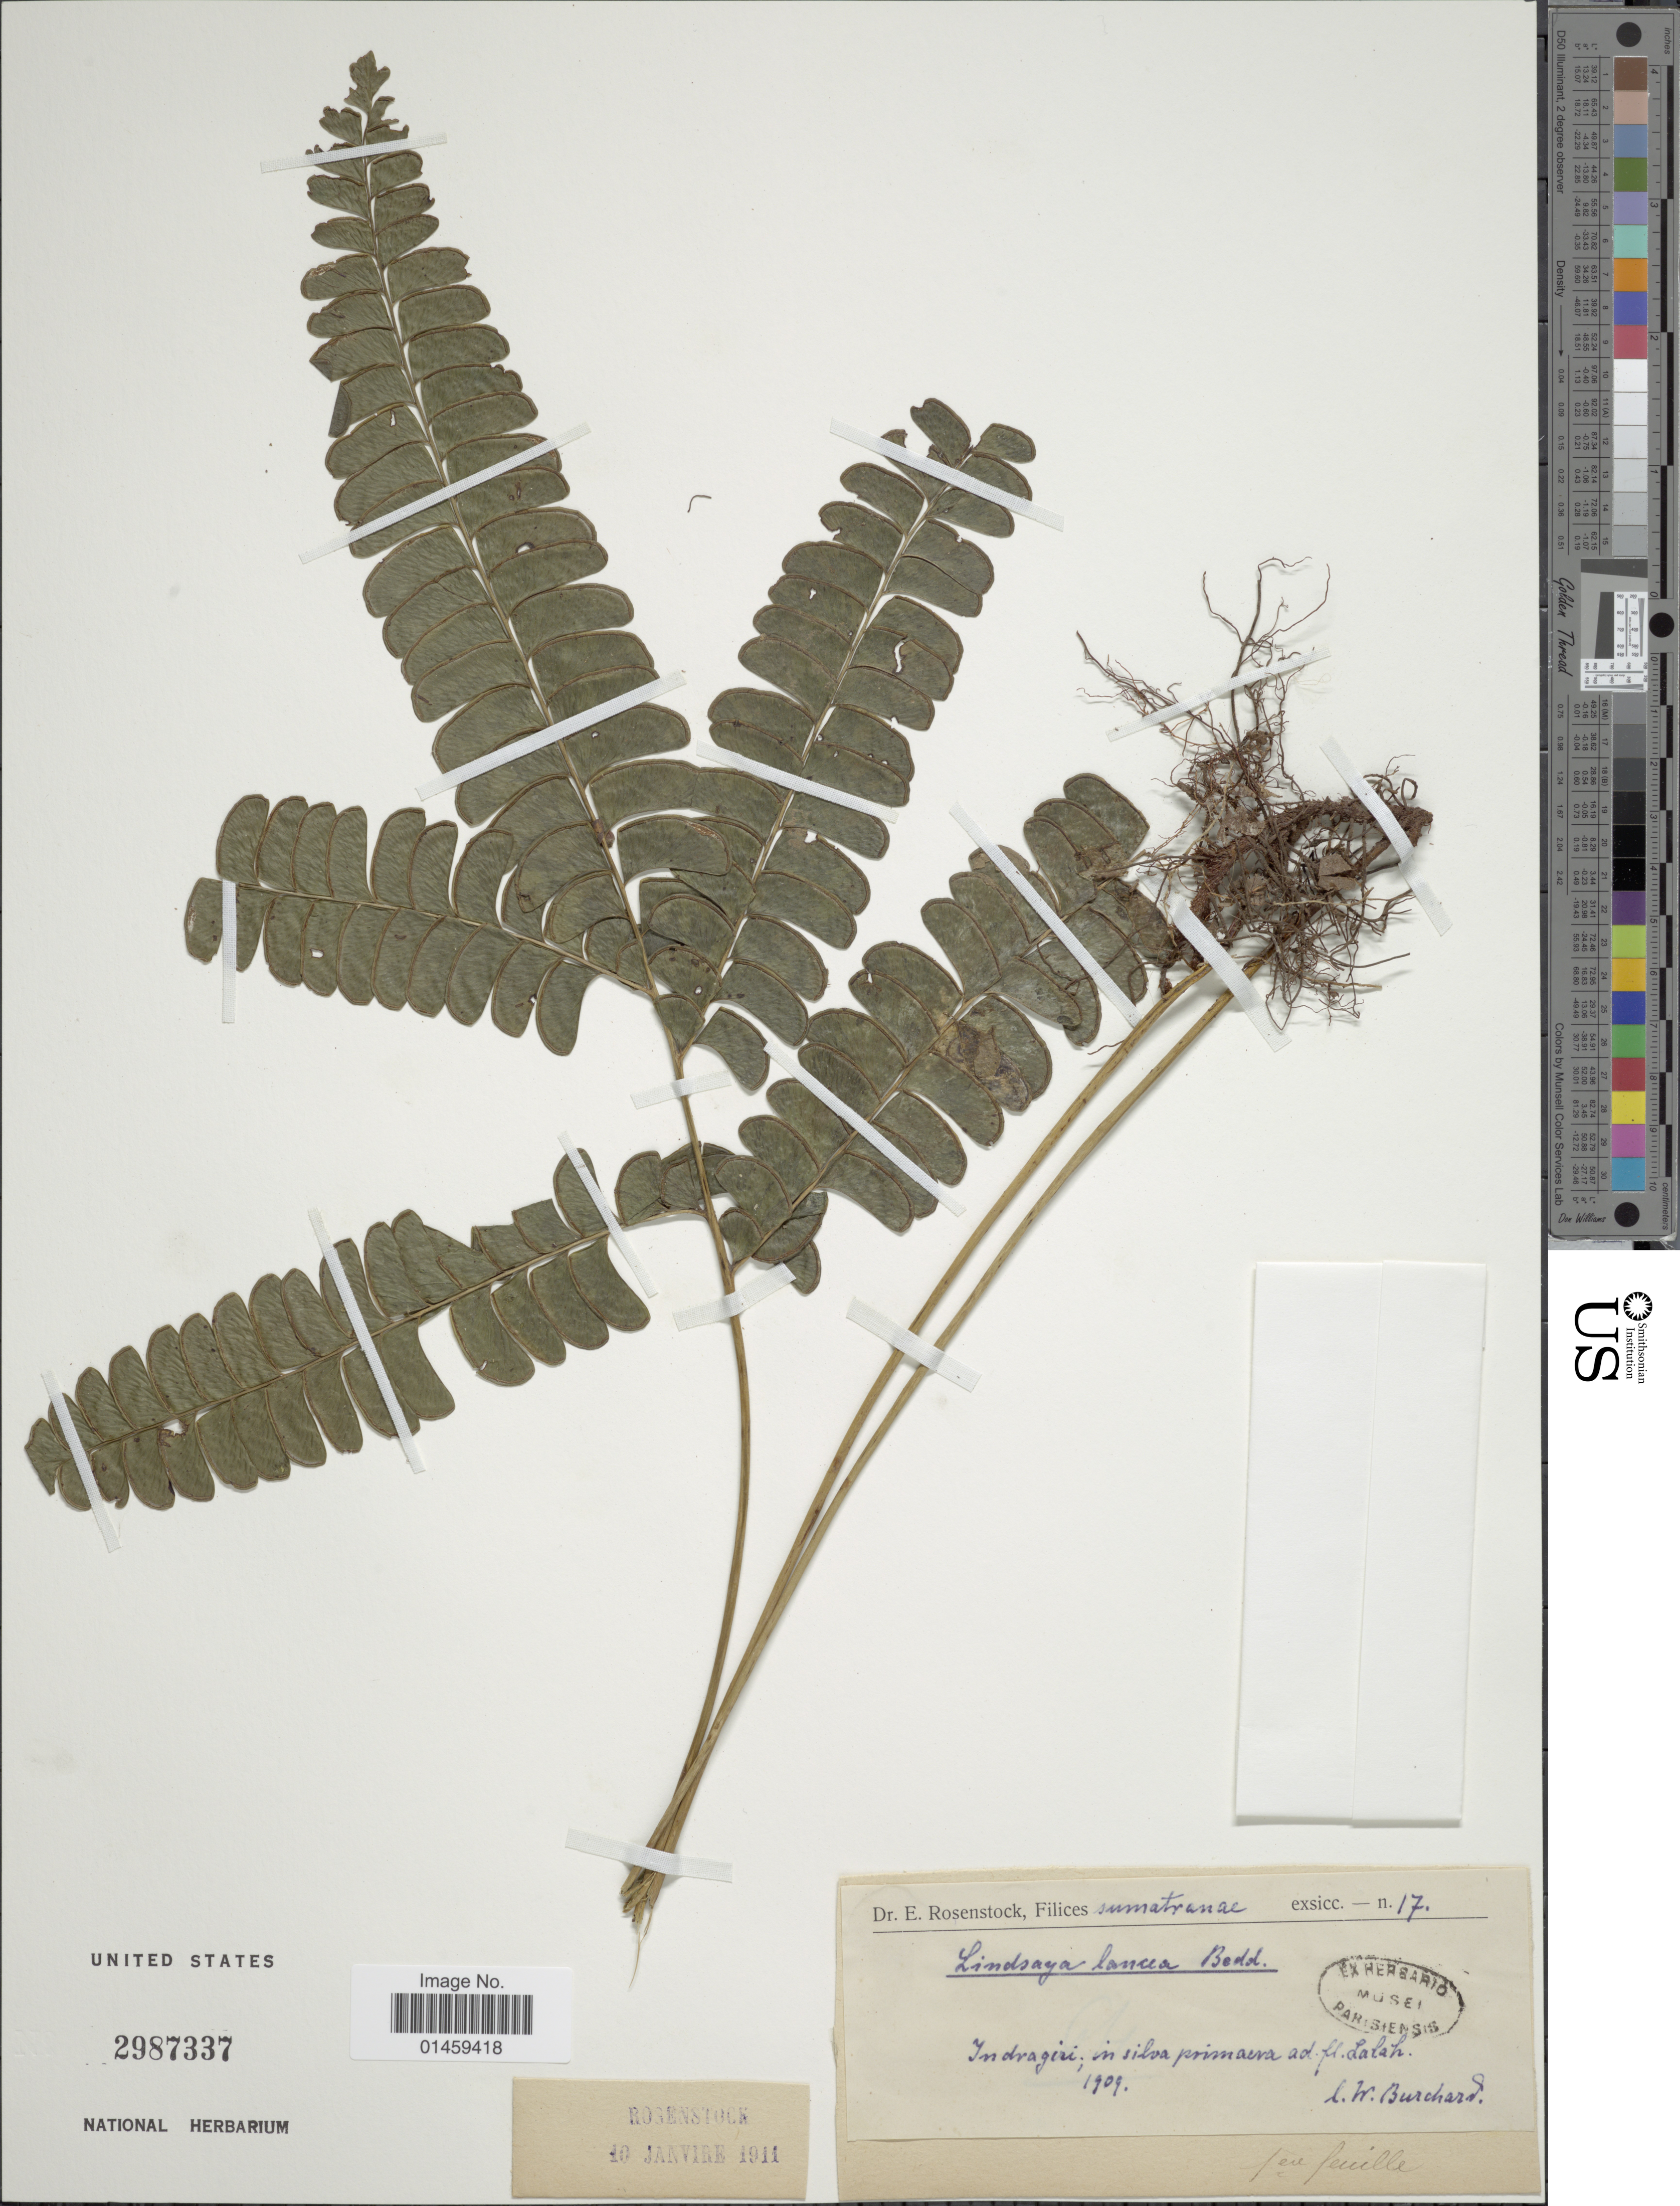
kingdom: Plantae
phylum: Tracheophyta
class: Polypodiopsida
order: Polypodiales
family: Lindsaeaceae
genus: Lindsaea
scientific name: Lindsaea lancea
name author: (L.) Bedd.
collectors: W. Burchard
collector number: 17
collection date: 1909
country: Indonesia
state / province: Sumatra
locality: Filices sumatranae. Indragiri; in silva primaera ad. fl. Salah.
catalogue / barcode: US 2987337